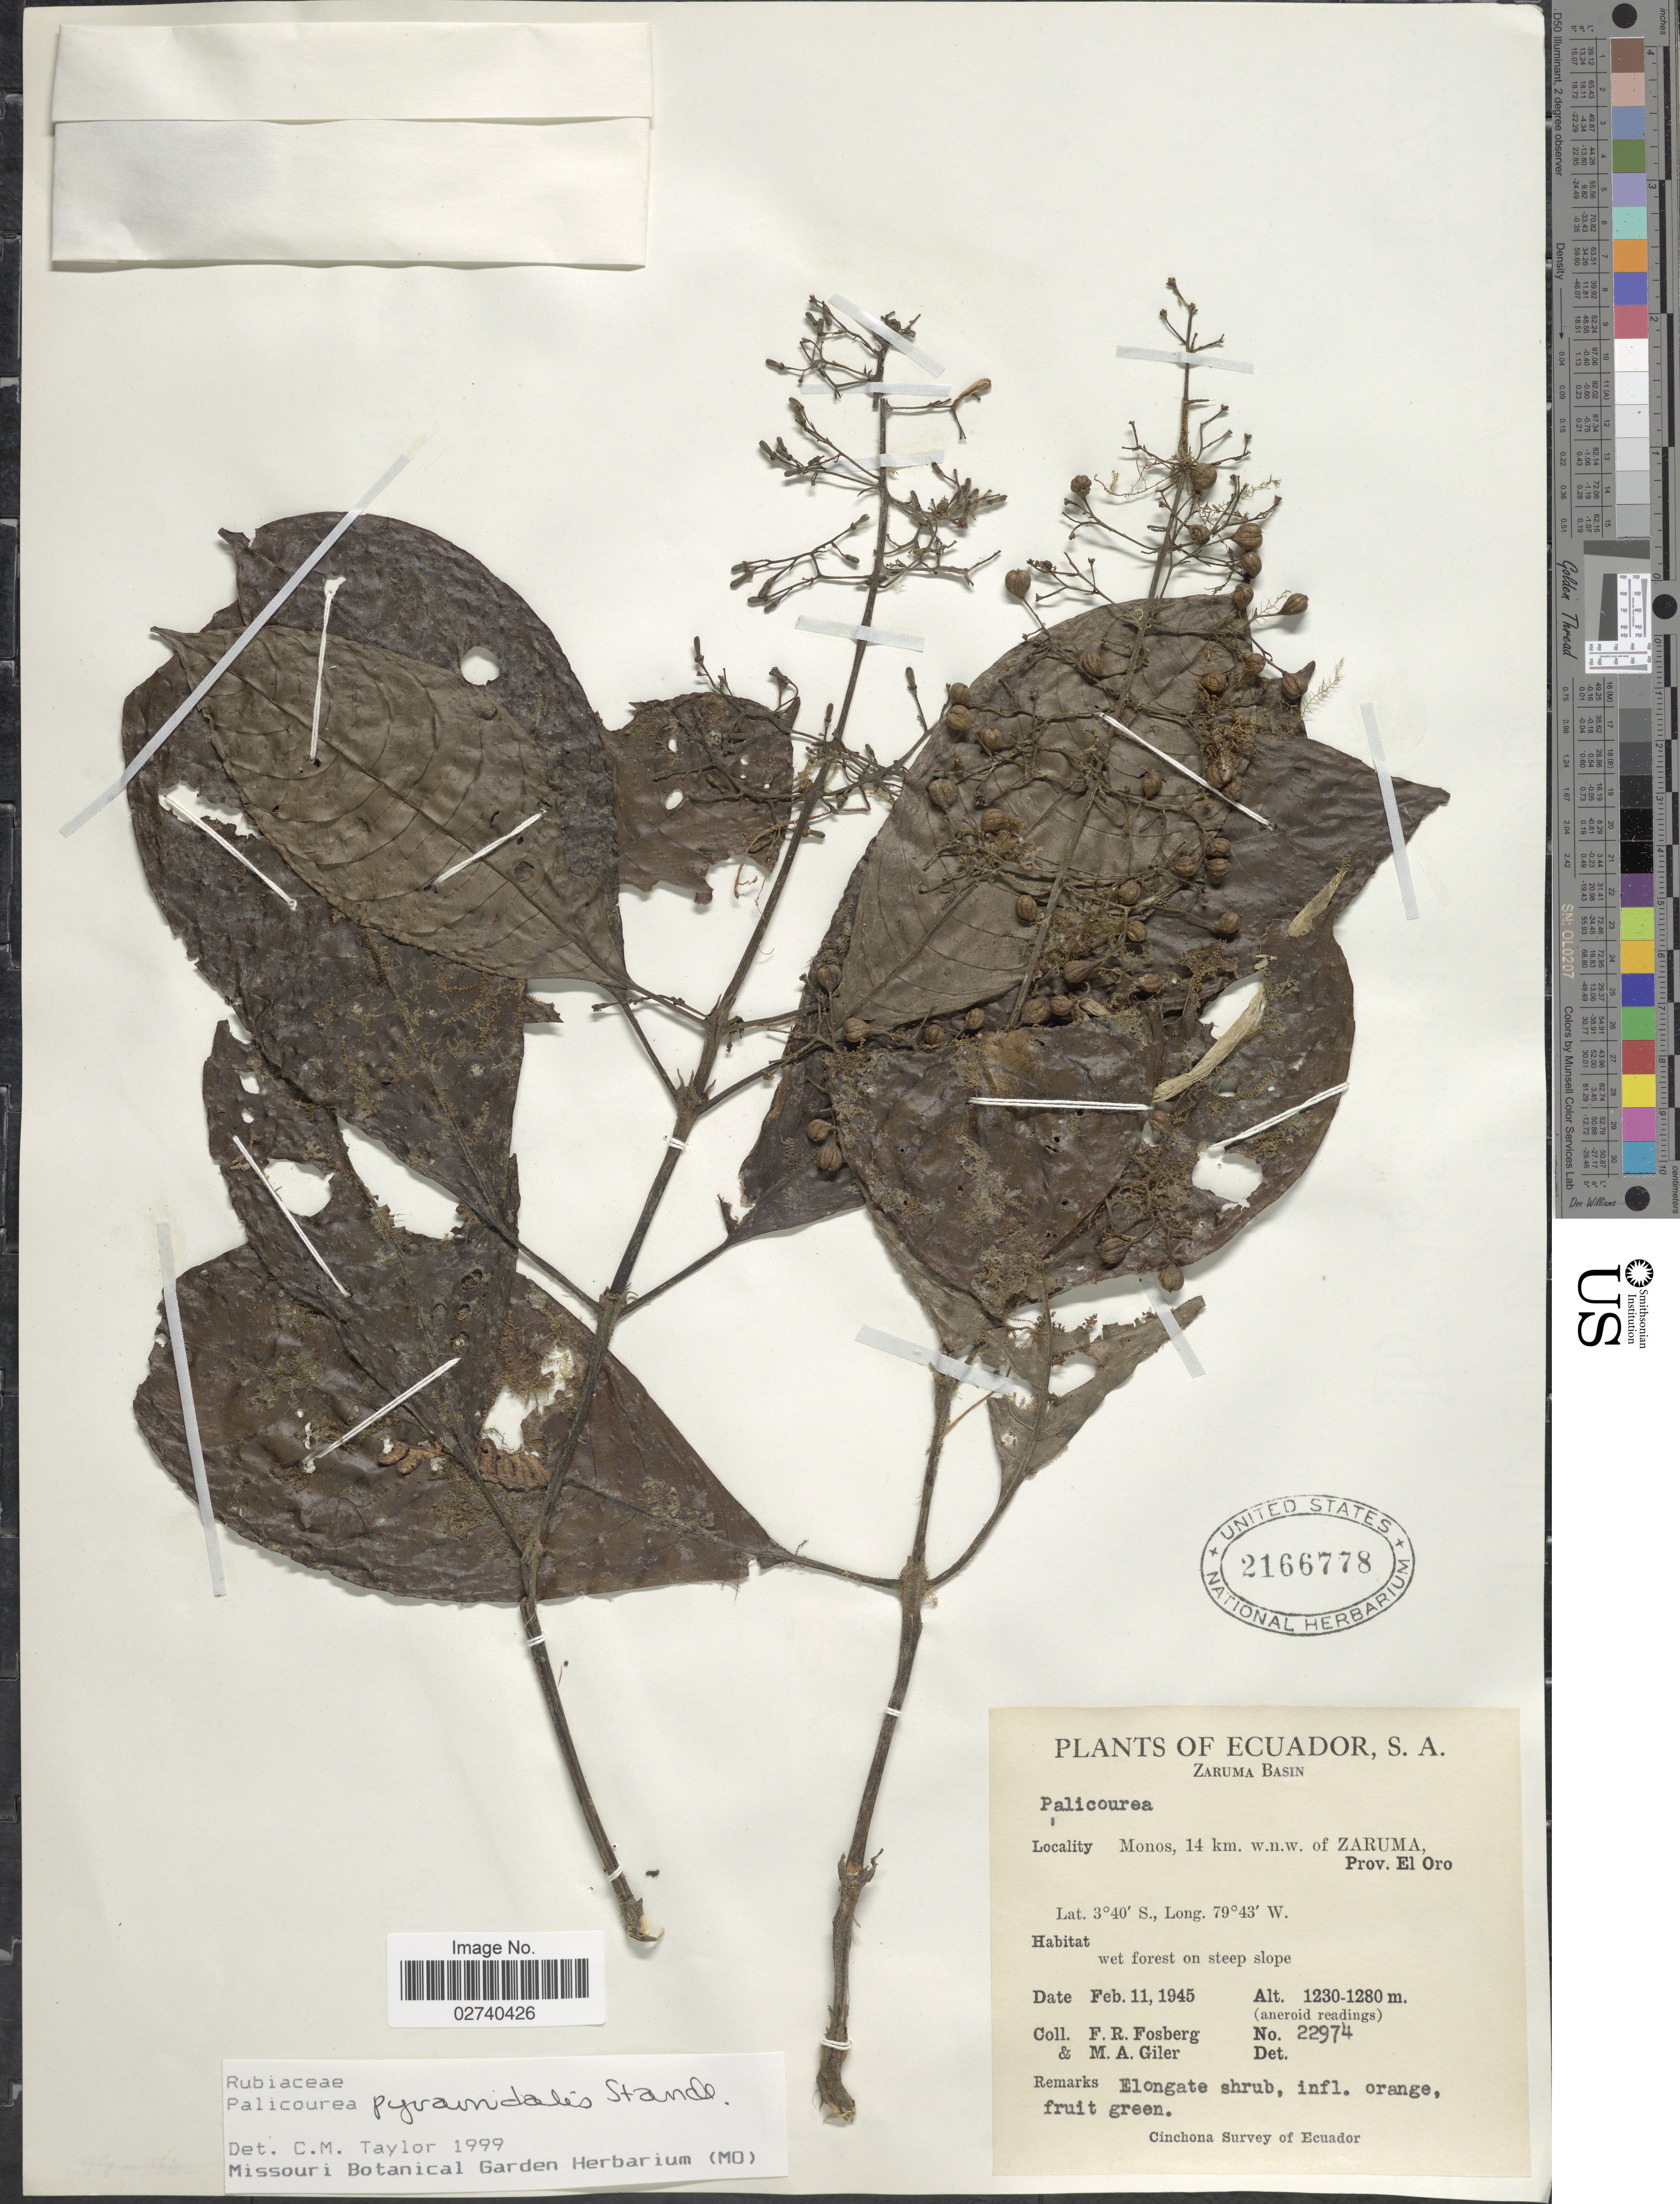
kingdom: Plantae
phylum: Tracheophyta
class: Magnoliopsida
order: Gentianales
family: Rubiaceae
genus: Palicourea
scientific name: Palicourea pyramidalis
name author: Standl.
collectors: F. R. Fosberg & M. Giler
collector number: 22974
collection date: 1945-02-11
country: Ecuador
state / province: El Oro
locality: Zaruma Basin. Monos, 14 km. w.n.w. of Zaruma.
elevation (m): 1230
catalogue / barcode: US 2166778